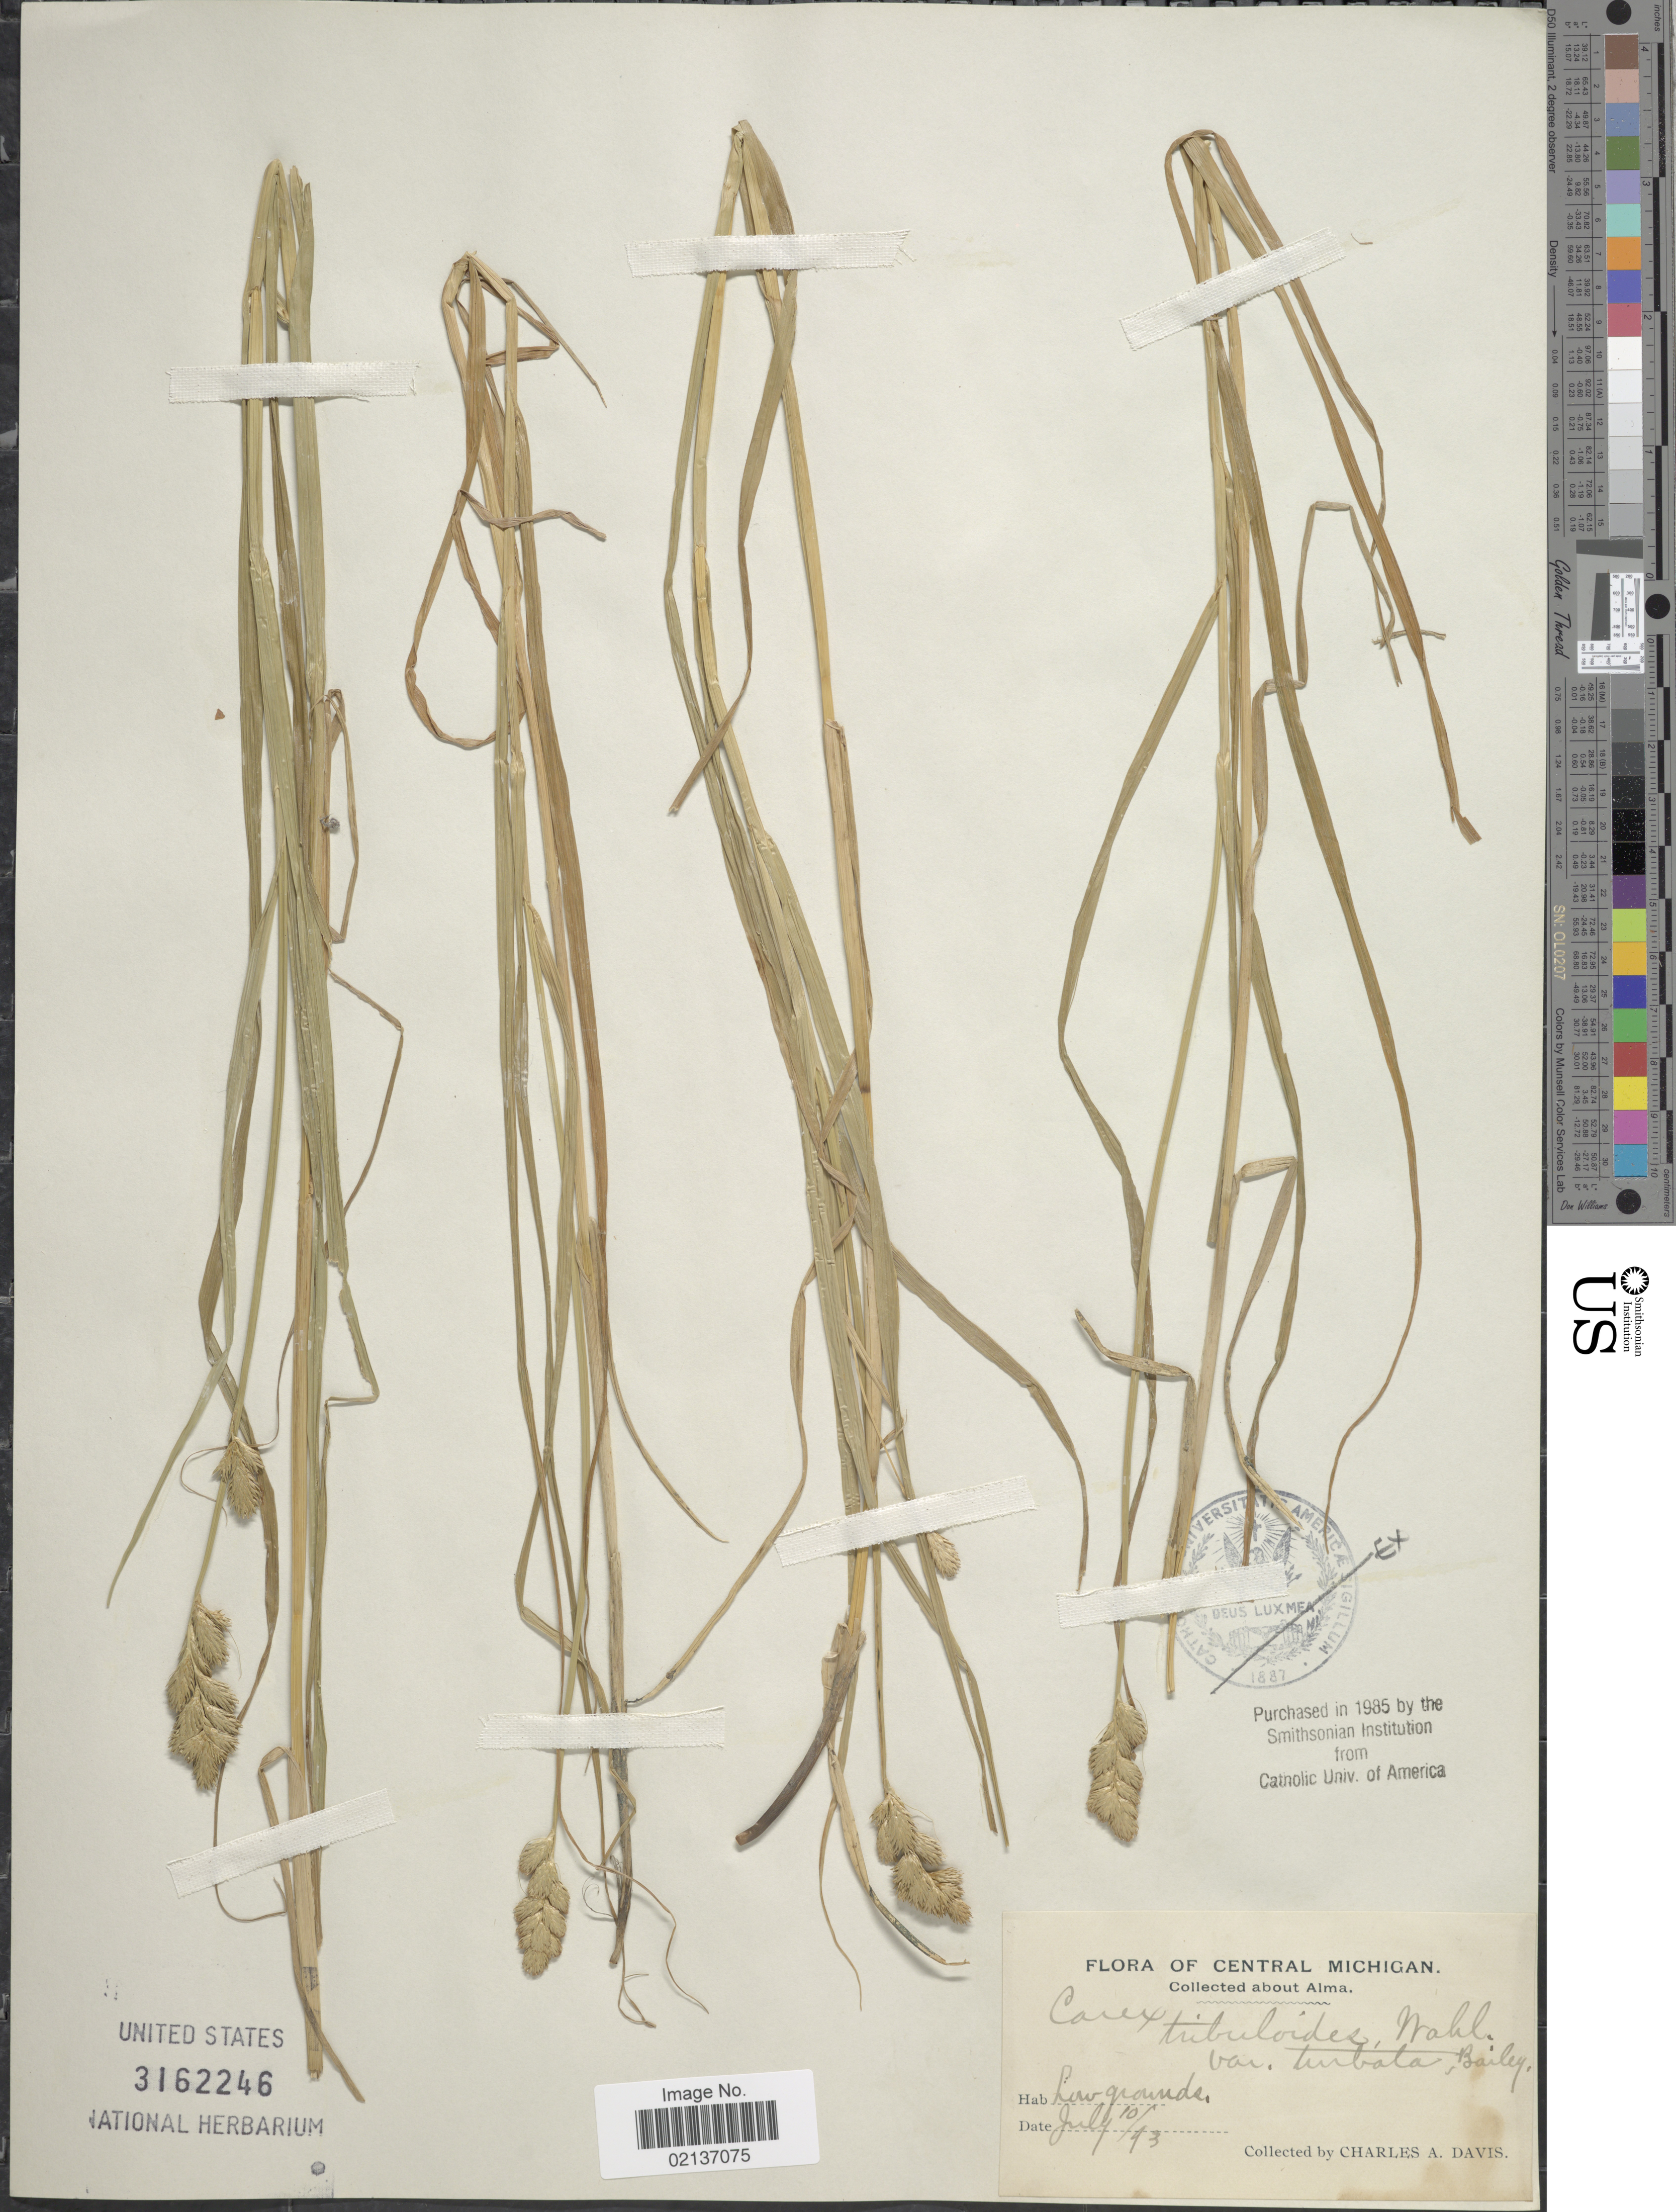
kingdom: Plantae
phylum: Tracheophyta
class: Liliopsida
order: Poales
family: Cyperaceae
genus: Carex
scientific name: Carex tribuloides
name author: Wahlenb.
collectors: C. Davis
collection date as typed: Transcribed d/m/y: 10/7/93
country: United States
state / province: Michigan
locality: Central Michigan, about Alma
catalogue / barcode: US 3162246